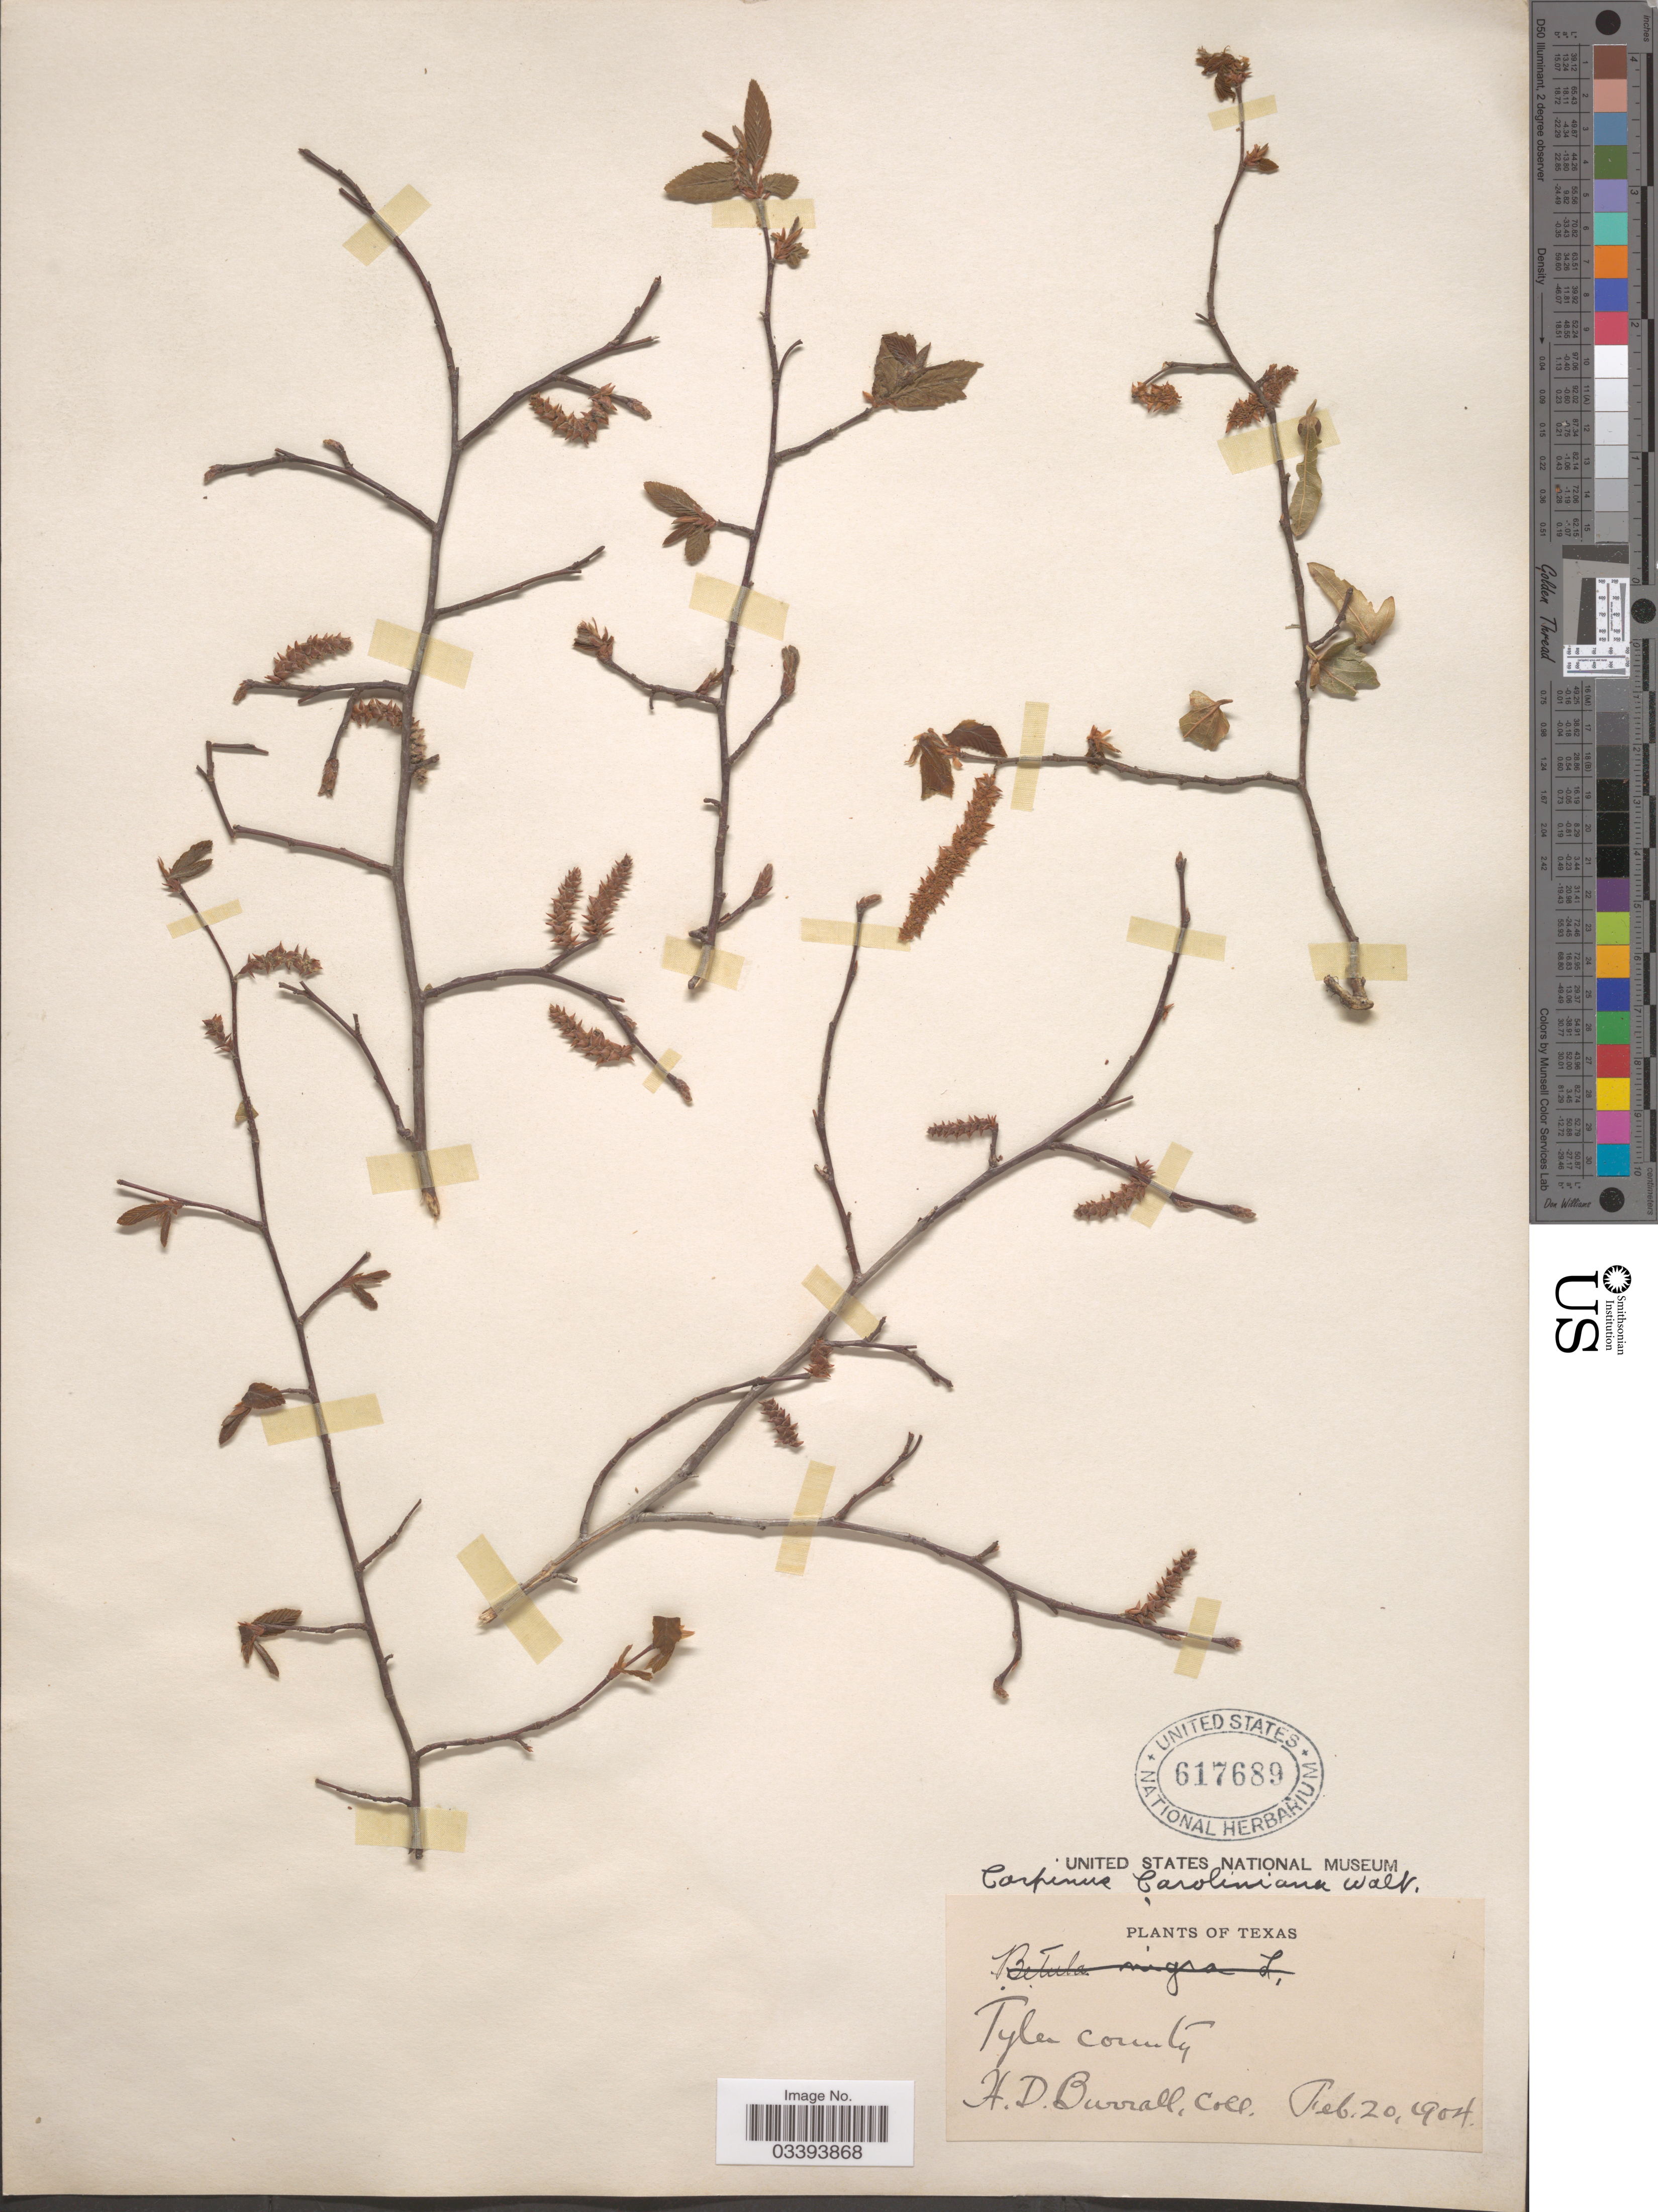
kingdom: Plantae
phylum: Tracheophyta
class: Magnoliopsida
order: Fagales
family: Betulaceae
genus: Carpinus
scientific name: Carpinus caroliniana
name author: Walter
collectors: H. Burrall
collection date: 1904-02-20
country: United States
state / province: Texas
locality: Tyler county.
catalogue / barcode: US 617689